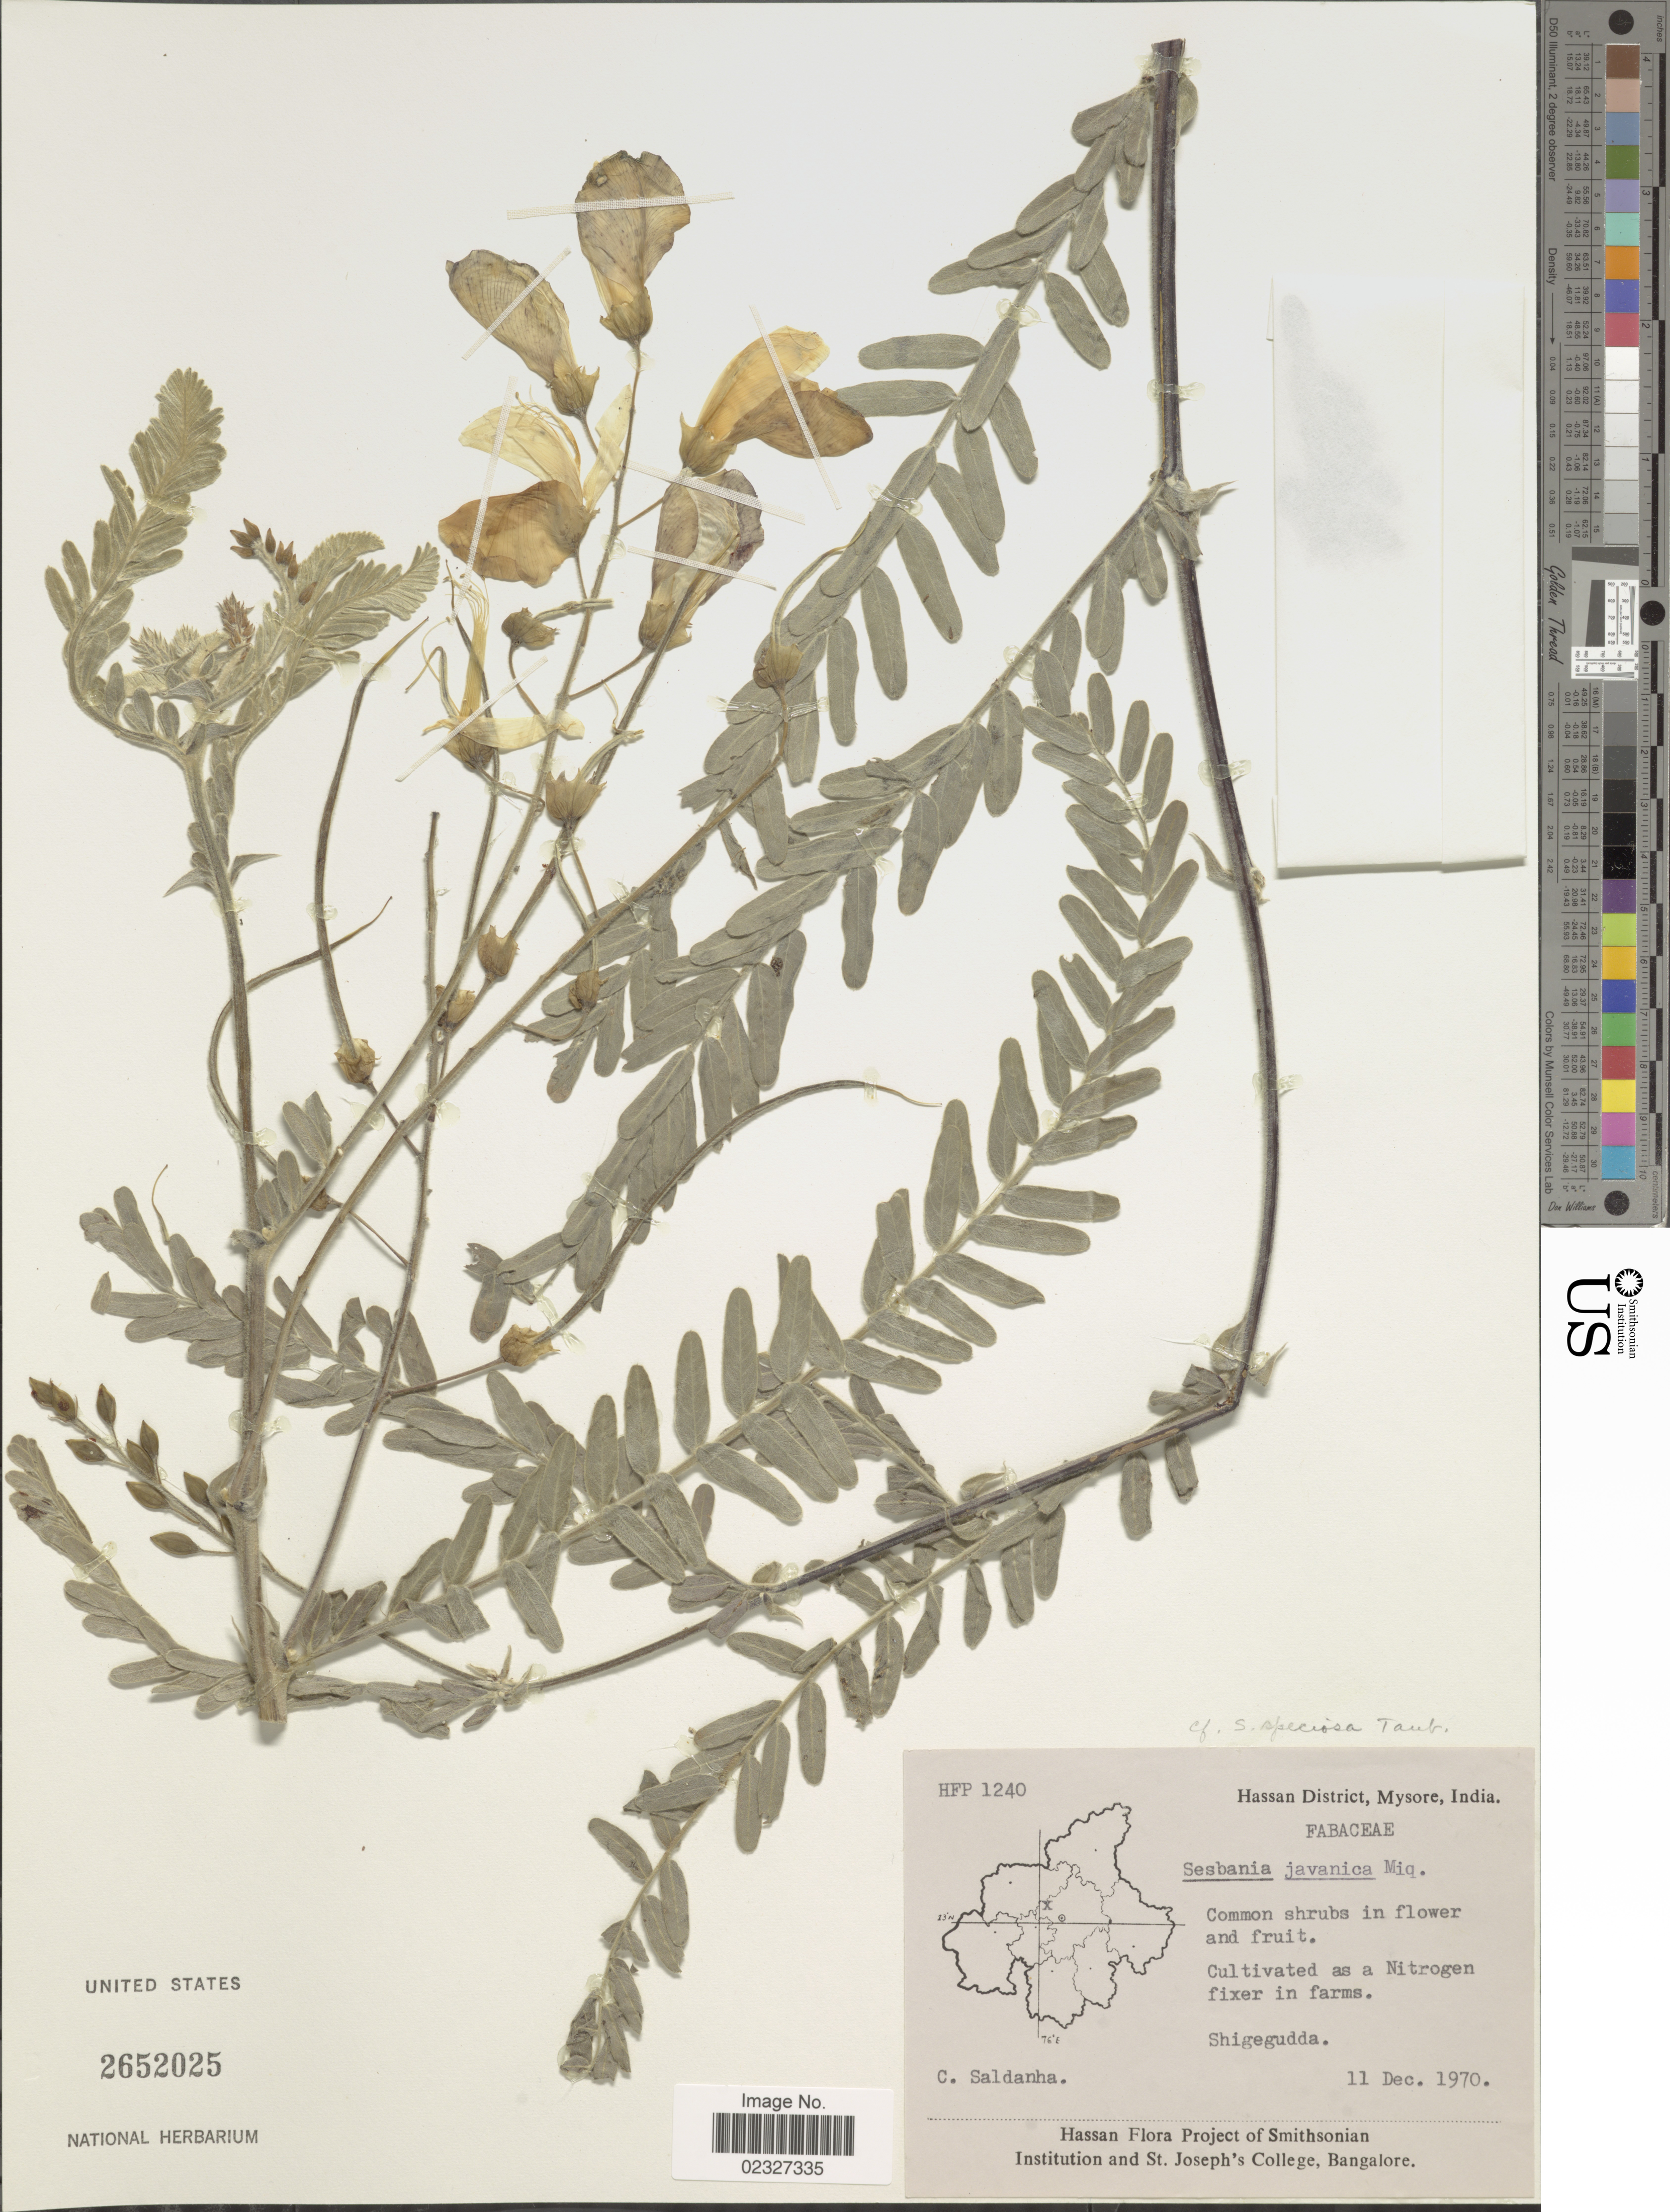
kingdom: Plantae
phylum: Tracheophyta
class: Magnoliopsida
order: Fabales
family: Fabaceae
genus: Sesbania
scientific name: Sesbania speciosa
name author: (Sol.) F. Br.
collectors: C. Saldanha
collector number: HFP1240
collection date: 1970-12-11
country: India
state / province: Karnataka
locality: Hassan District, Mysore, Shigegudda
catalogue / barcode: US 2652025